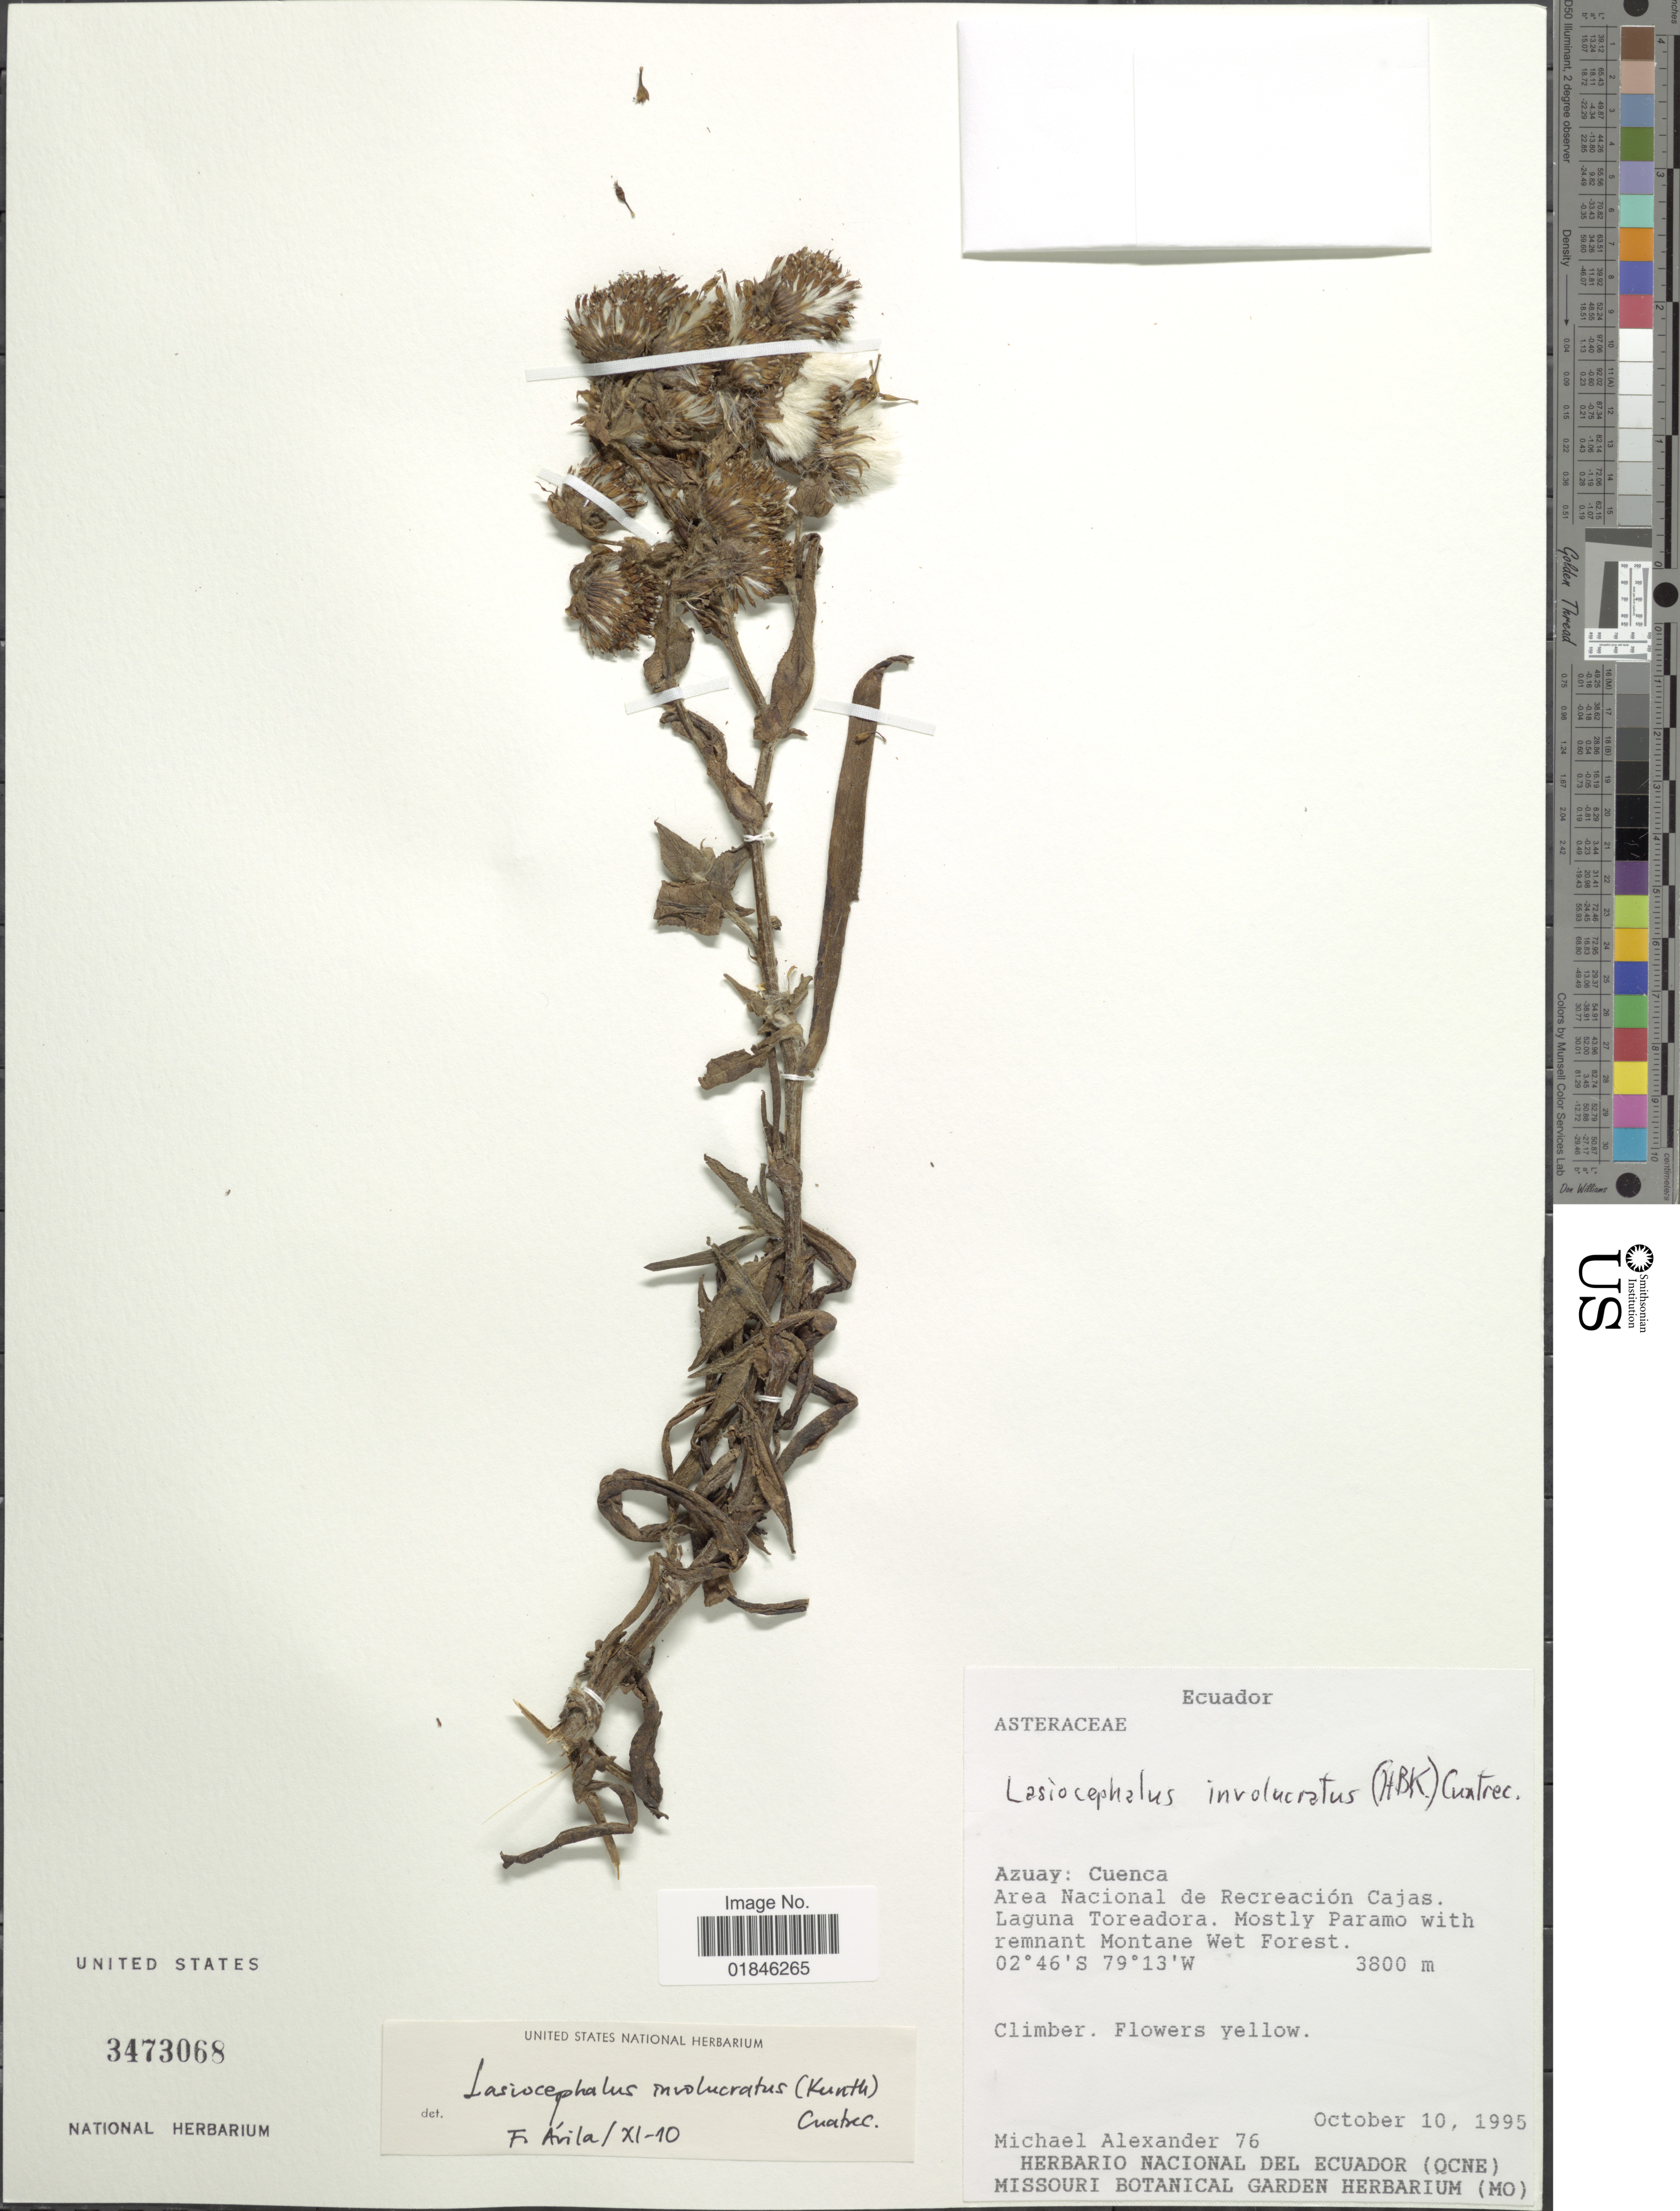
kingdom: Plantae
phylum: Tracheophyta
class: Magnoliopsida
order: Asterales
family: Asteraceae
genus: Senecio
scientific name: Senecio involucratus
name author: (Kunth) DC.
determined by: Salomon, Luciana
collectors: M. L. Alexander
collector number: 76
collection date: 1995-10-10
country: Ecuador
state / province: Azuay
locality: Azuay: Cuenca. Area Nacional de Recreación Cajas. Laguna Toreadora. Mostly Paramo with remnant Montane Wet Forest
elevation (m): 3800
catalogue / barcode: US 3473068